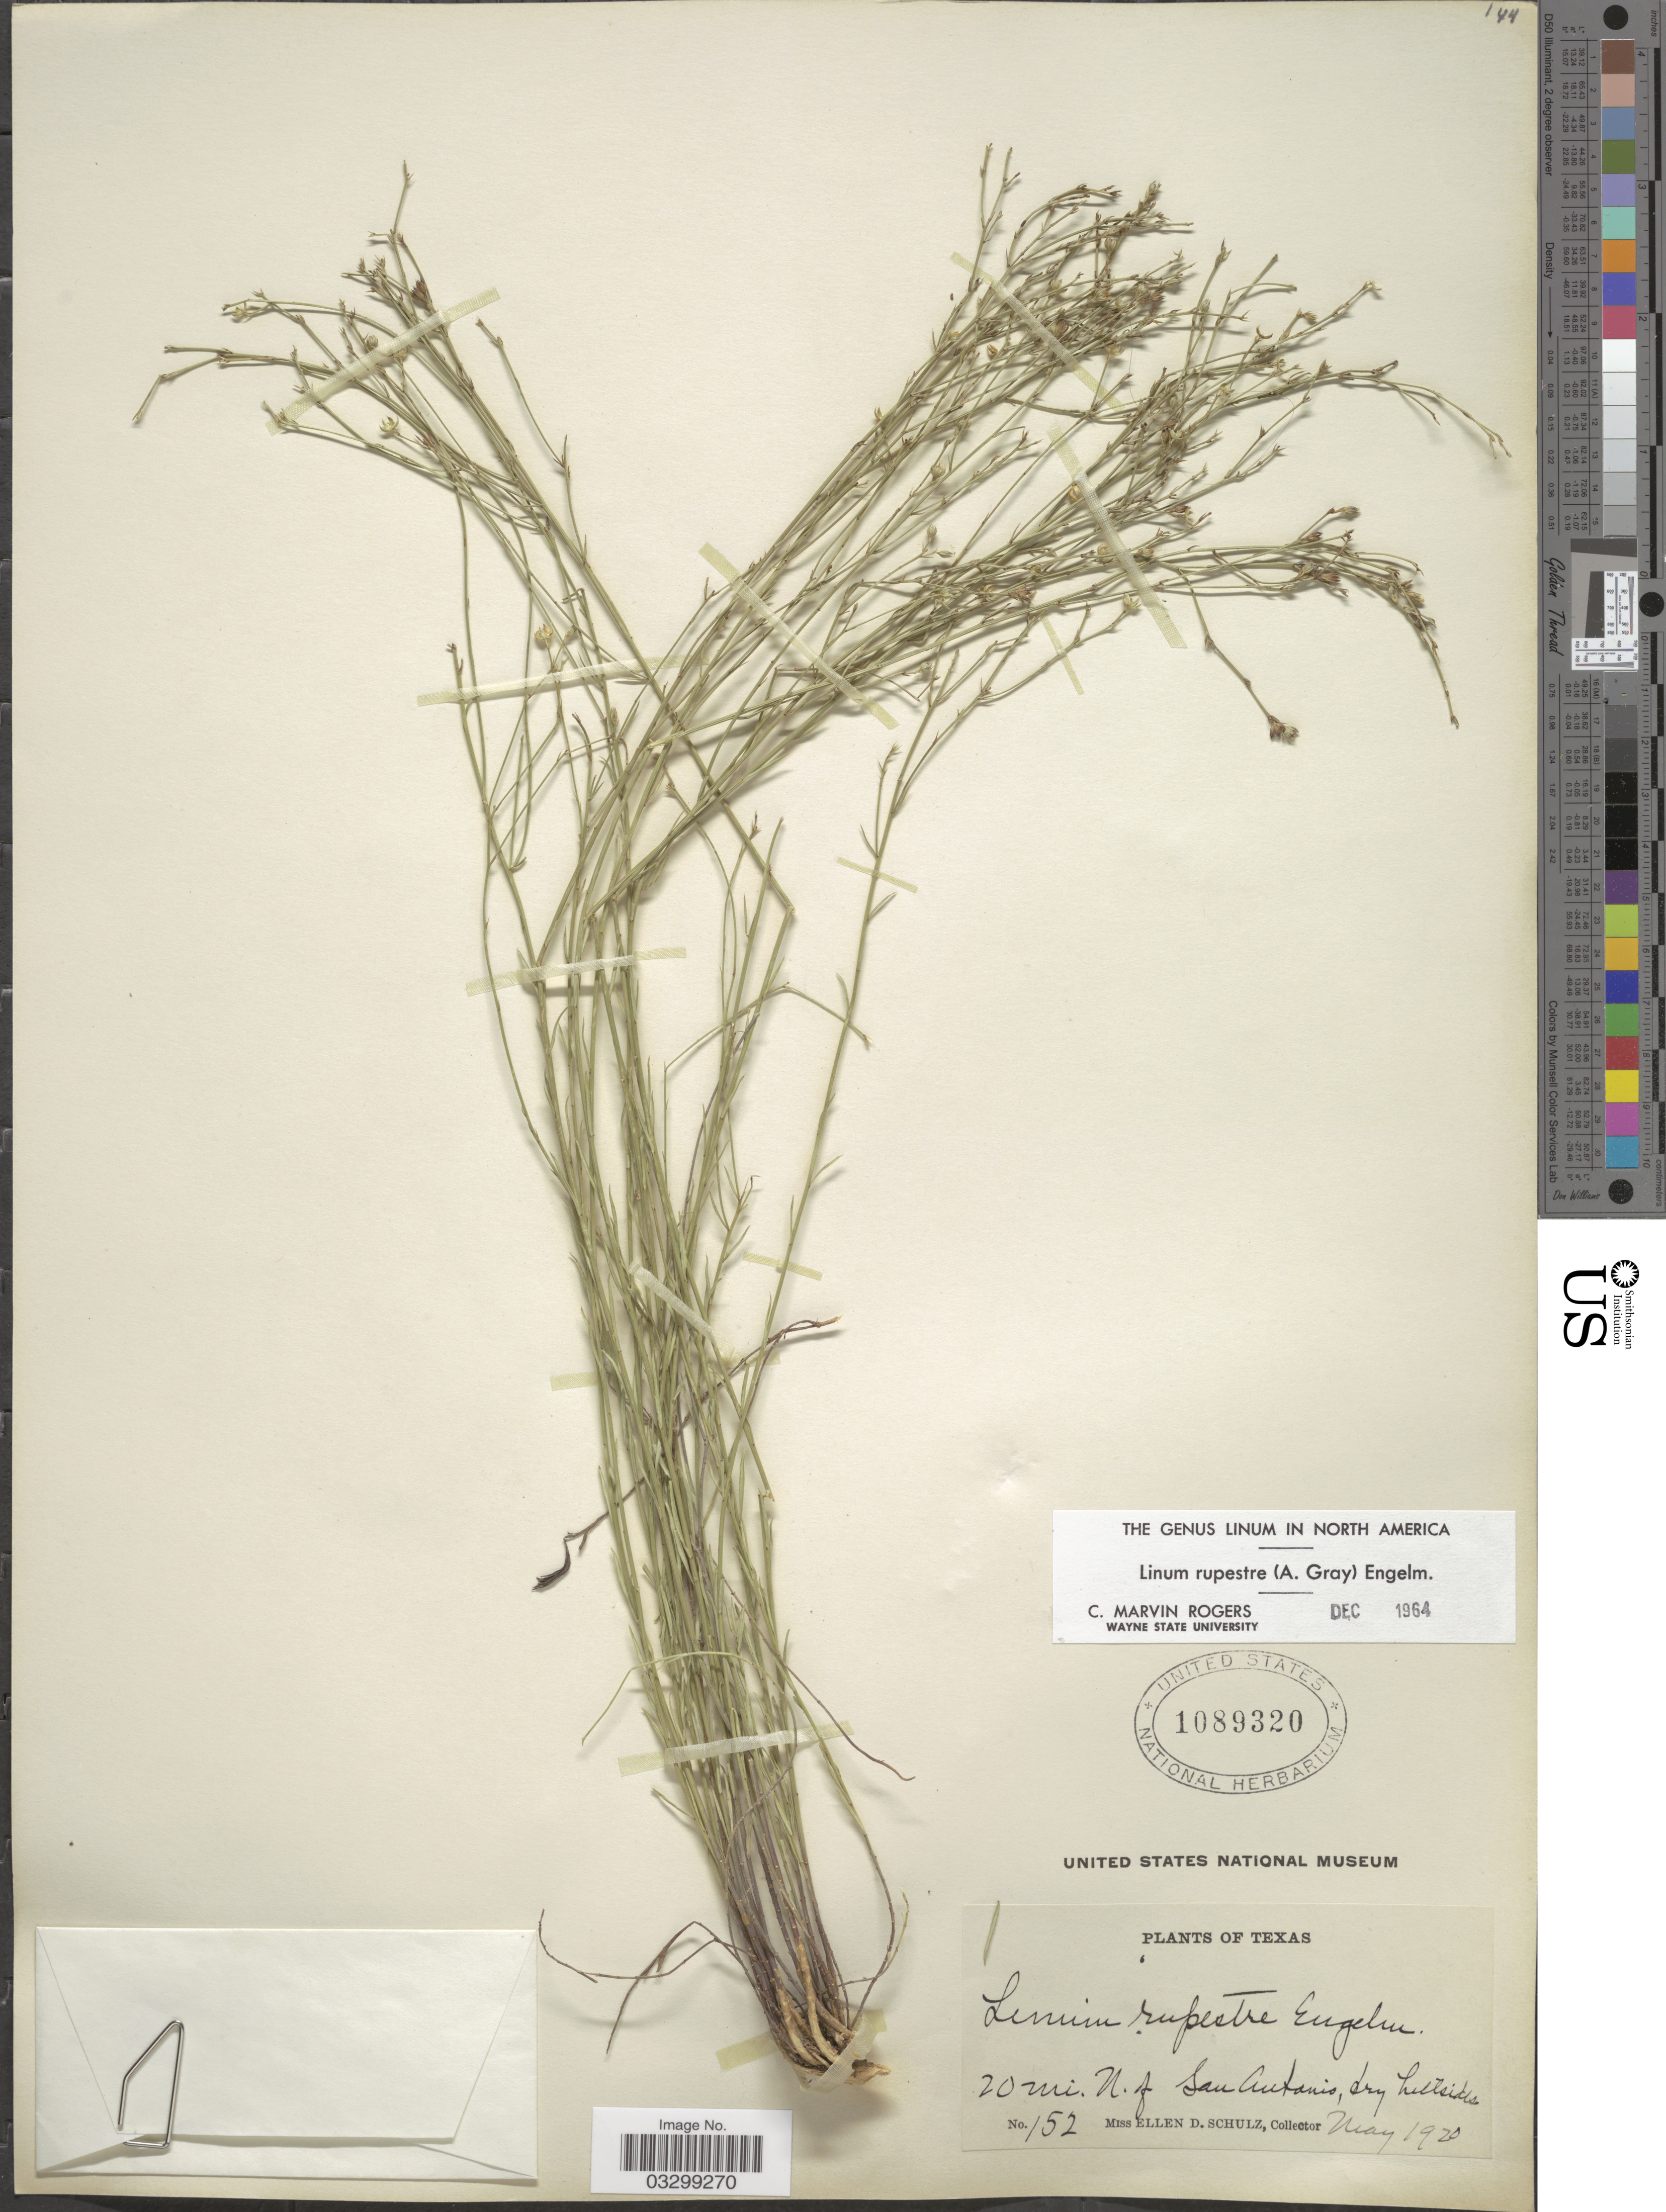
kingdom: Plantae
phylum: Tracheophyta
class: Magnoliopsida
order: Malpighiales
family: Linaceae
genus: Linum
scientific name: Linum rupestre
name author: Engelm.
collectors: E. D. Schulz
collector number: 152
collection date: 1920-05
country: United States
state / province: Texas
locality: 20 mi. N. of San Antonio.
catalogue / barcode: US 1089320